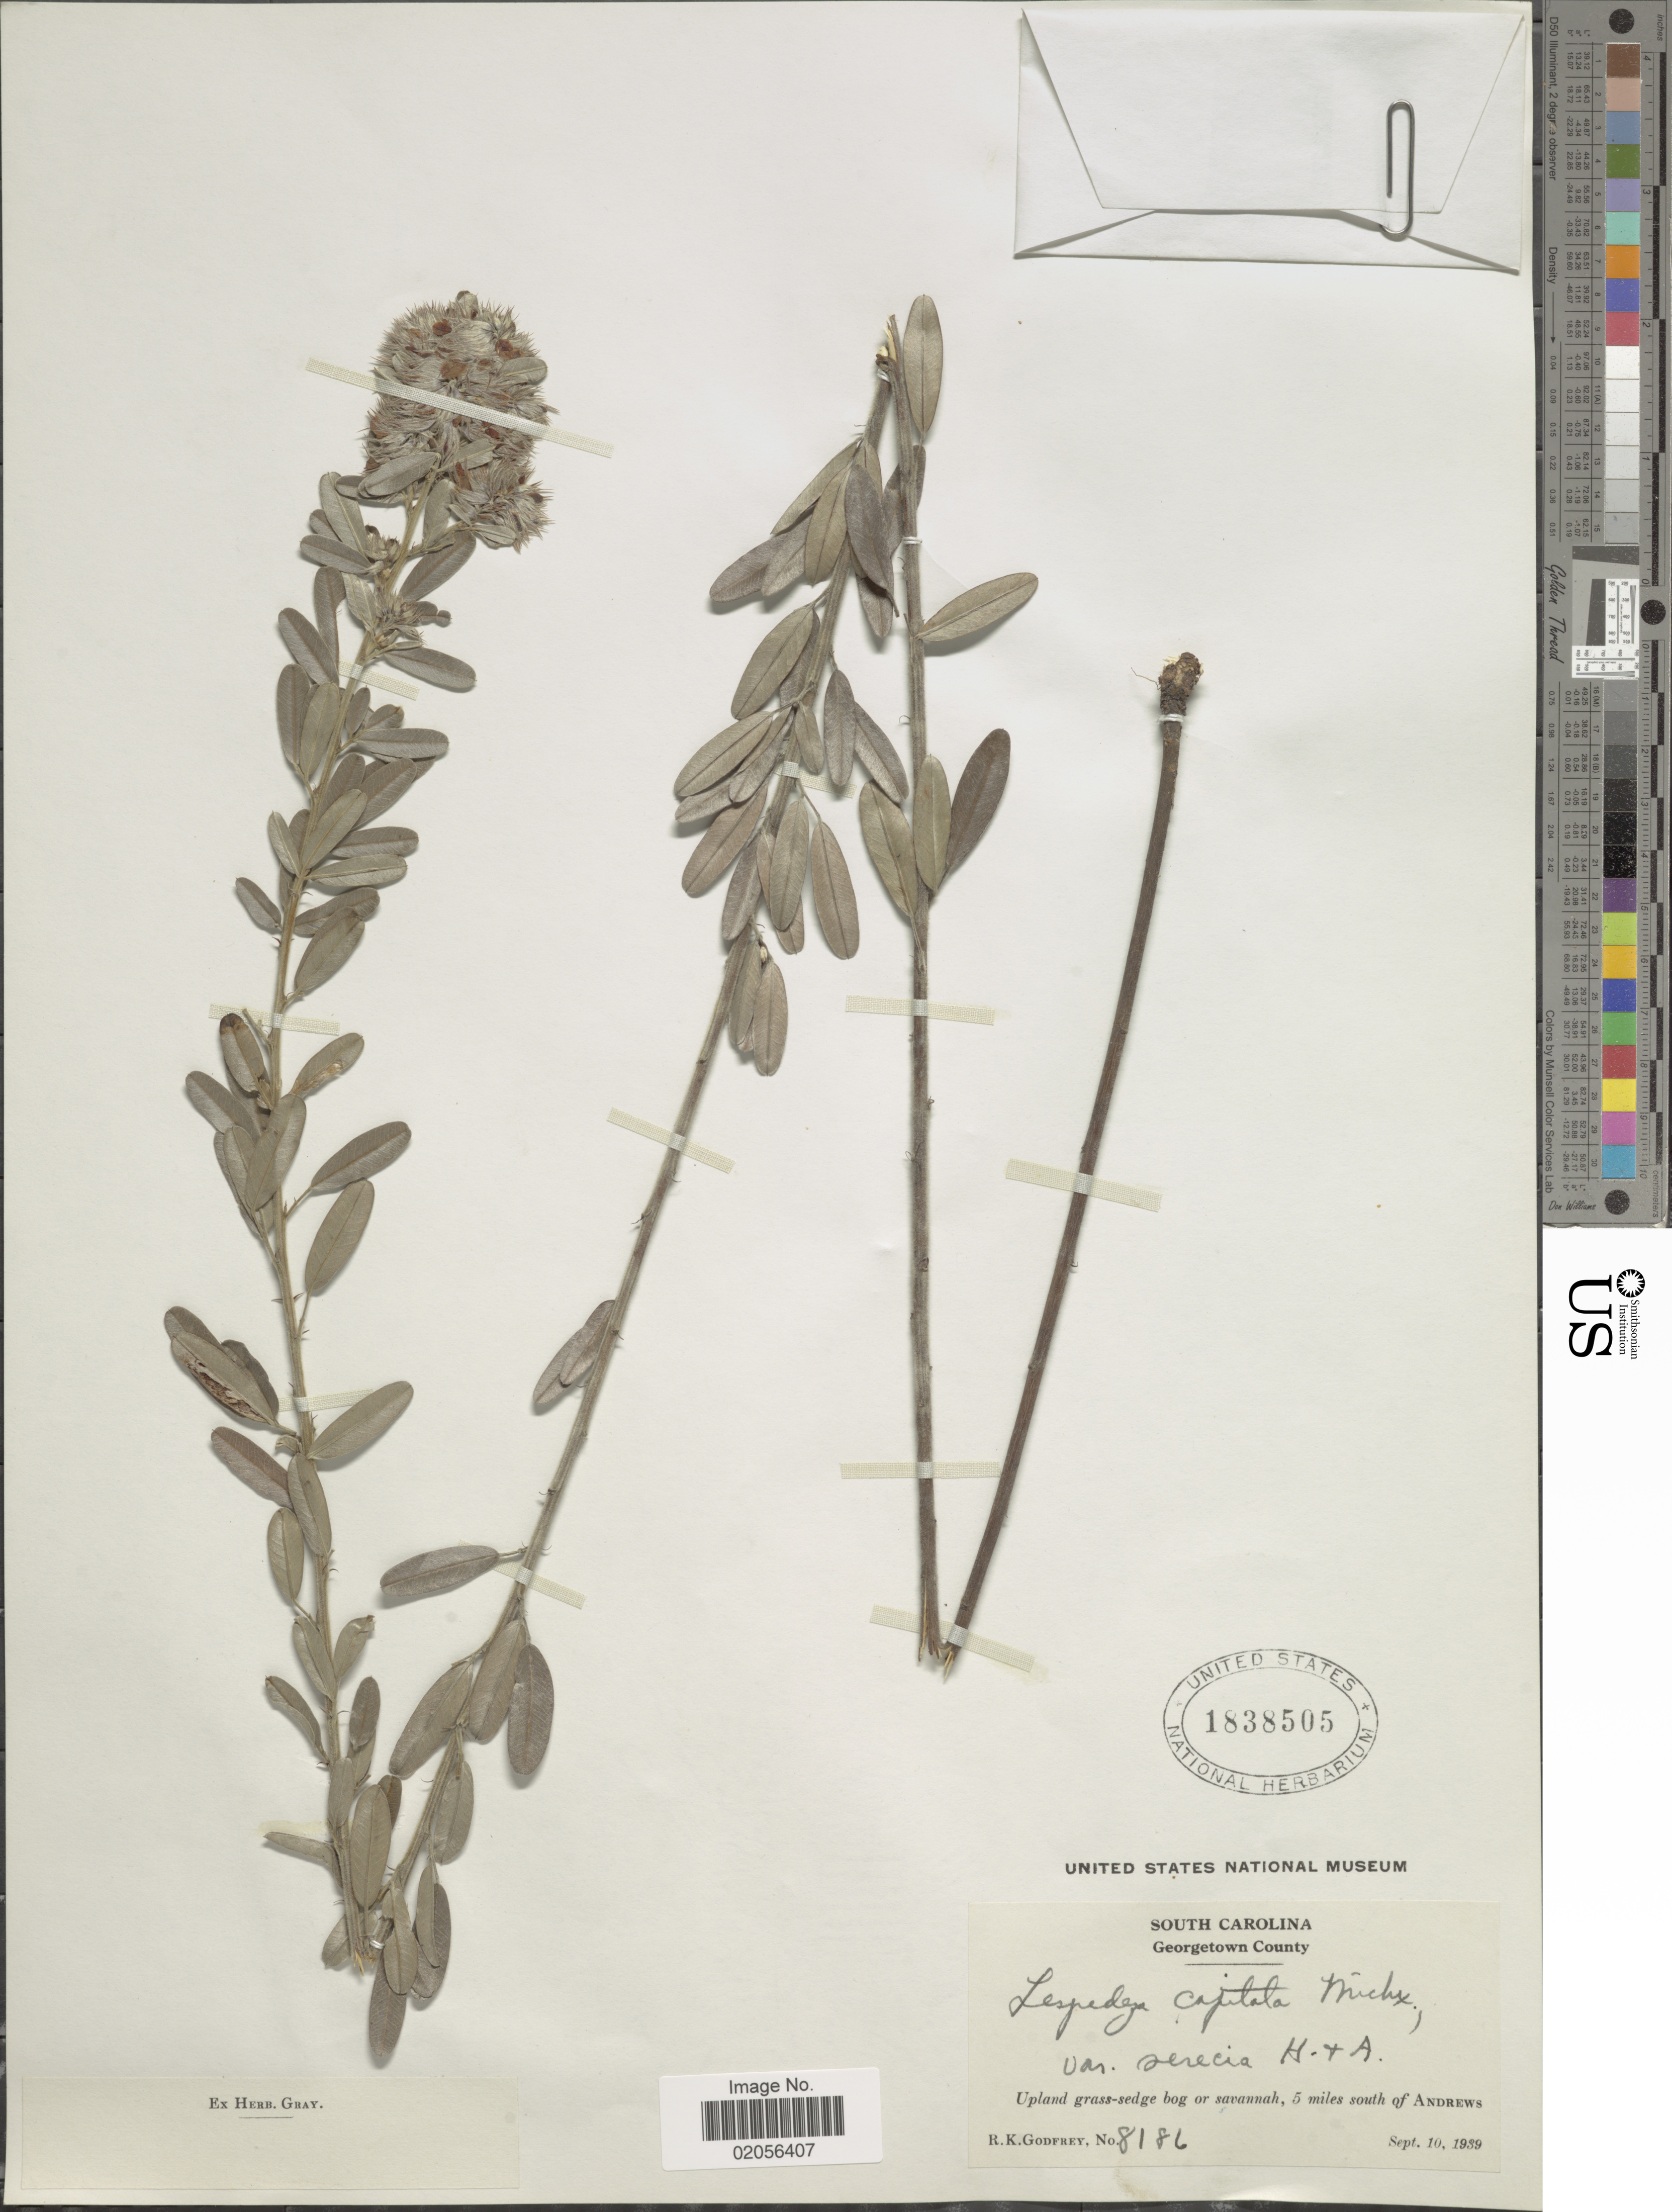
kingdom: Plantae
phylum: Tracheophyta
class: Magnoliopsida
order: Fabales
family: Fabaceae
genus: Lespedeza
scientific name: Lespedeza capitata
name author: Michx.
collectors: R. K. Godfrey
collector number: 8186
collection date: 1939-09-10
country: United States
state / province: South Carolina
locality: Georgetown County, Upland grass-sedge bog or savanna, 5 miles south of Andrew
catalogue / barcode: US 1838505